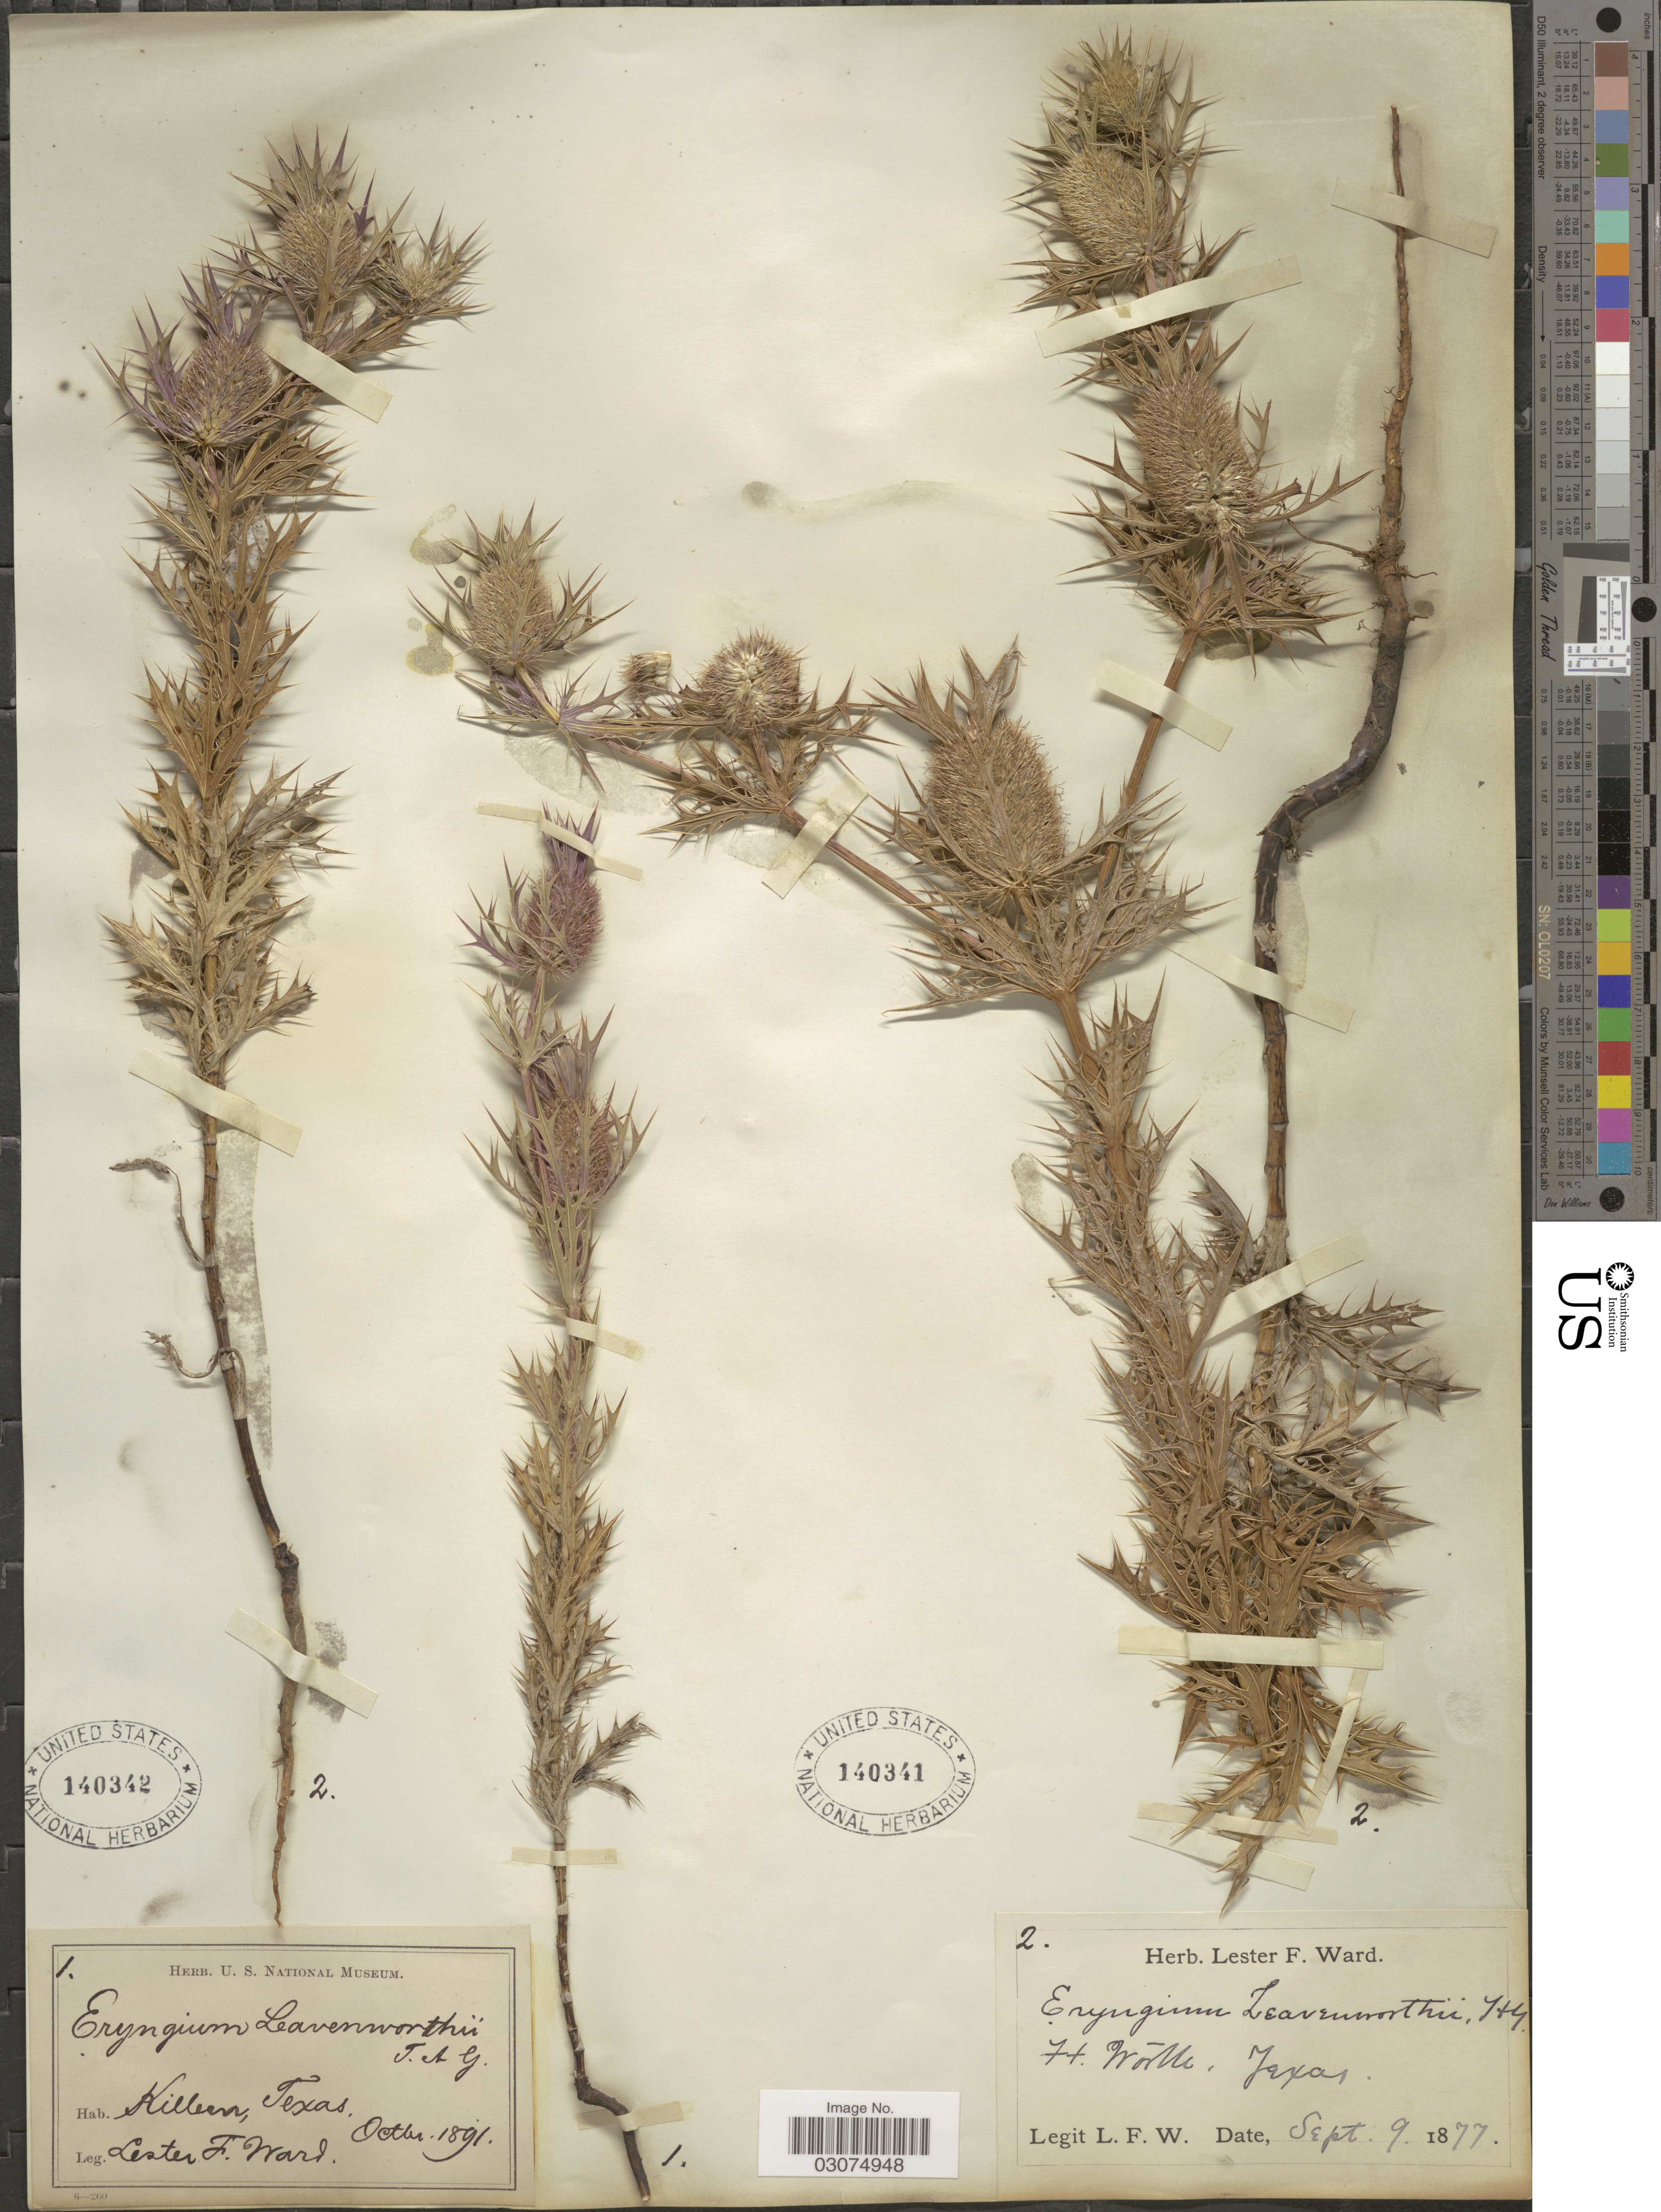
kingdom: Plantae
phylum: Tracheophyta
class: Magnoliopsida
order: Apiales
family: Apiaceae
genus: Eryngium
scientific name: Eryngium leavenworthii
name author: Torr. & A. Gray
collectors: L. F. Ward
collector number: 1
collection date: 1891-10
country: United States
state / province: Texas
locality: Killun.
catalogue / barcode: US 140342-2